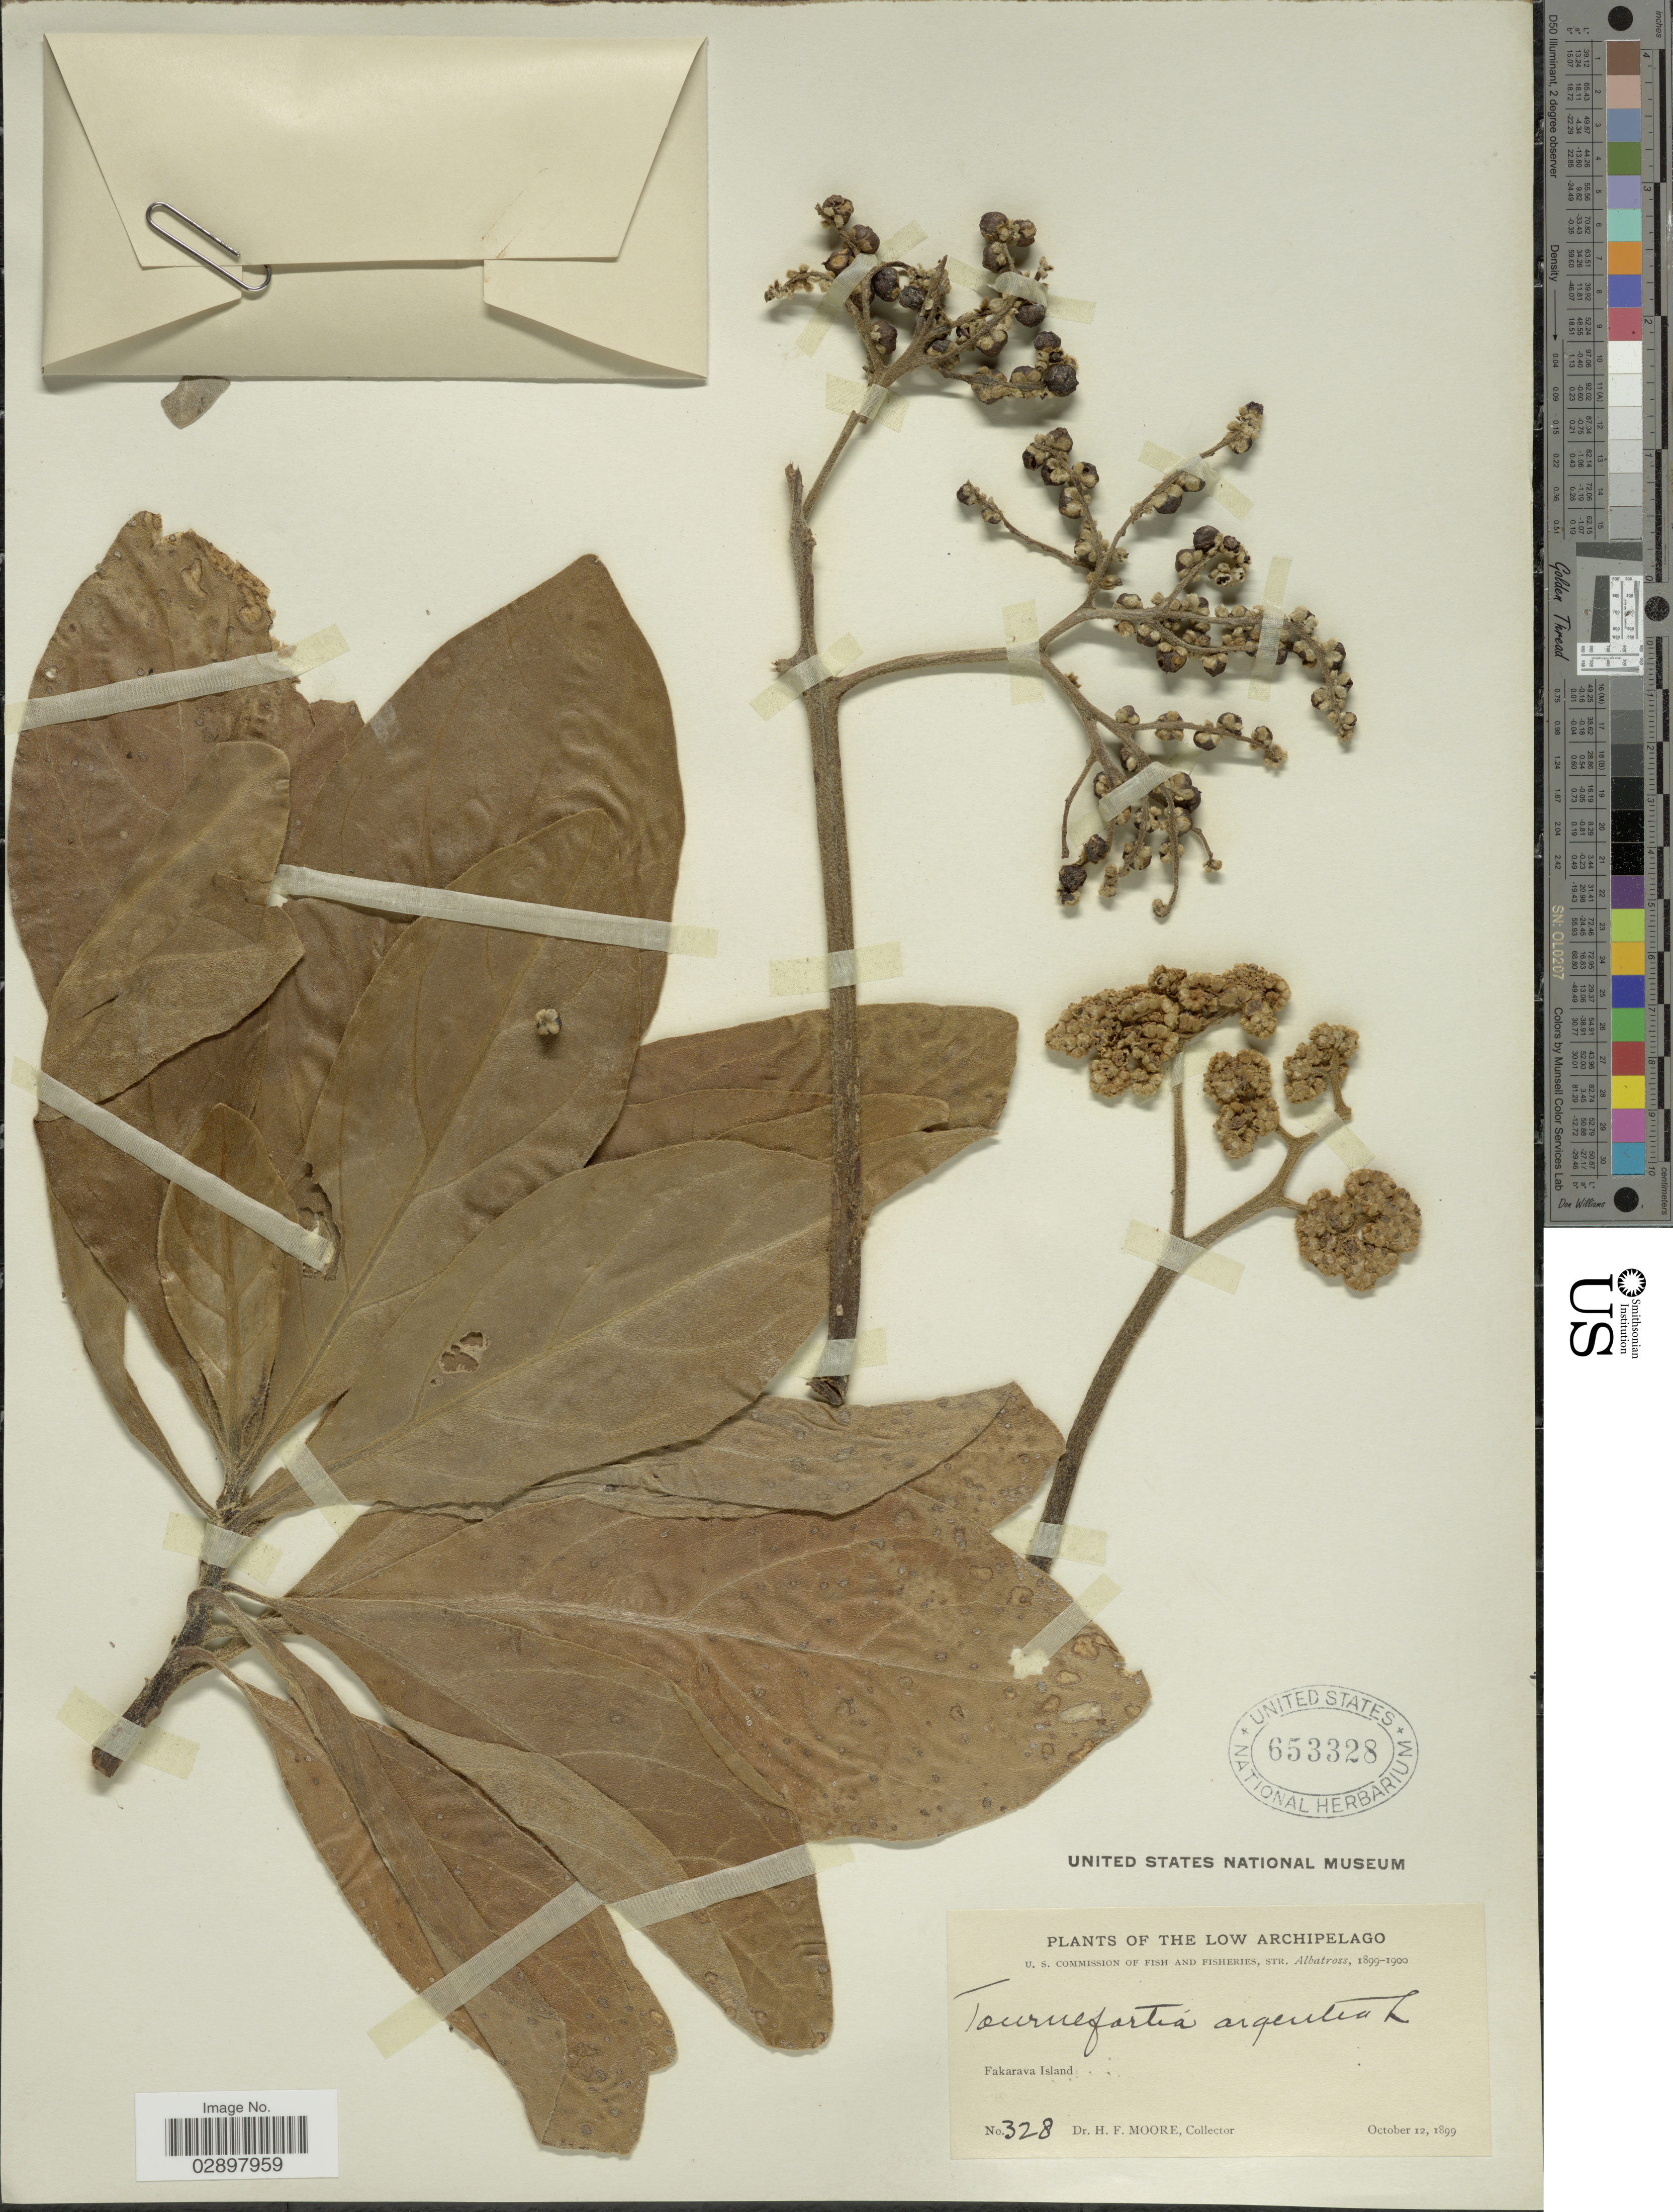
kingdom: Plantae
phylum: Tracheophyta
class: Magnoliopsida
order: Boraginales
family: Heliotropiaceae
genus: Heliotropium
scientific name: Heliotropium arboreum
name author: (Blanco) Mabberley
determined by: Wagner, W. L., (BOT), Smithsonian Institution - National Museum of Natural History (UNITED STATES)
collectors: H. F. Moore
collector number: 328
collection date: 1899-10-12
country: French Polynesia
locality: Low Archipelago. Fakarava Island.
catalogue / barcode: US 653328